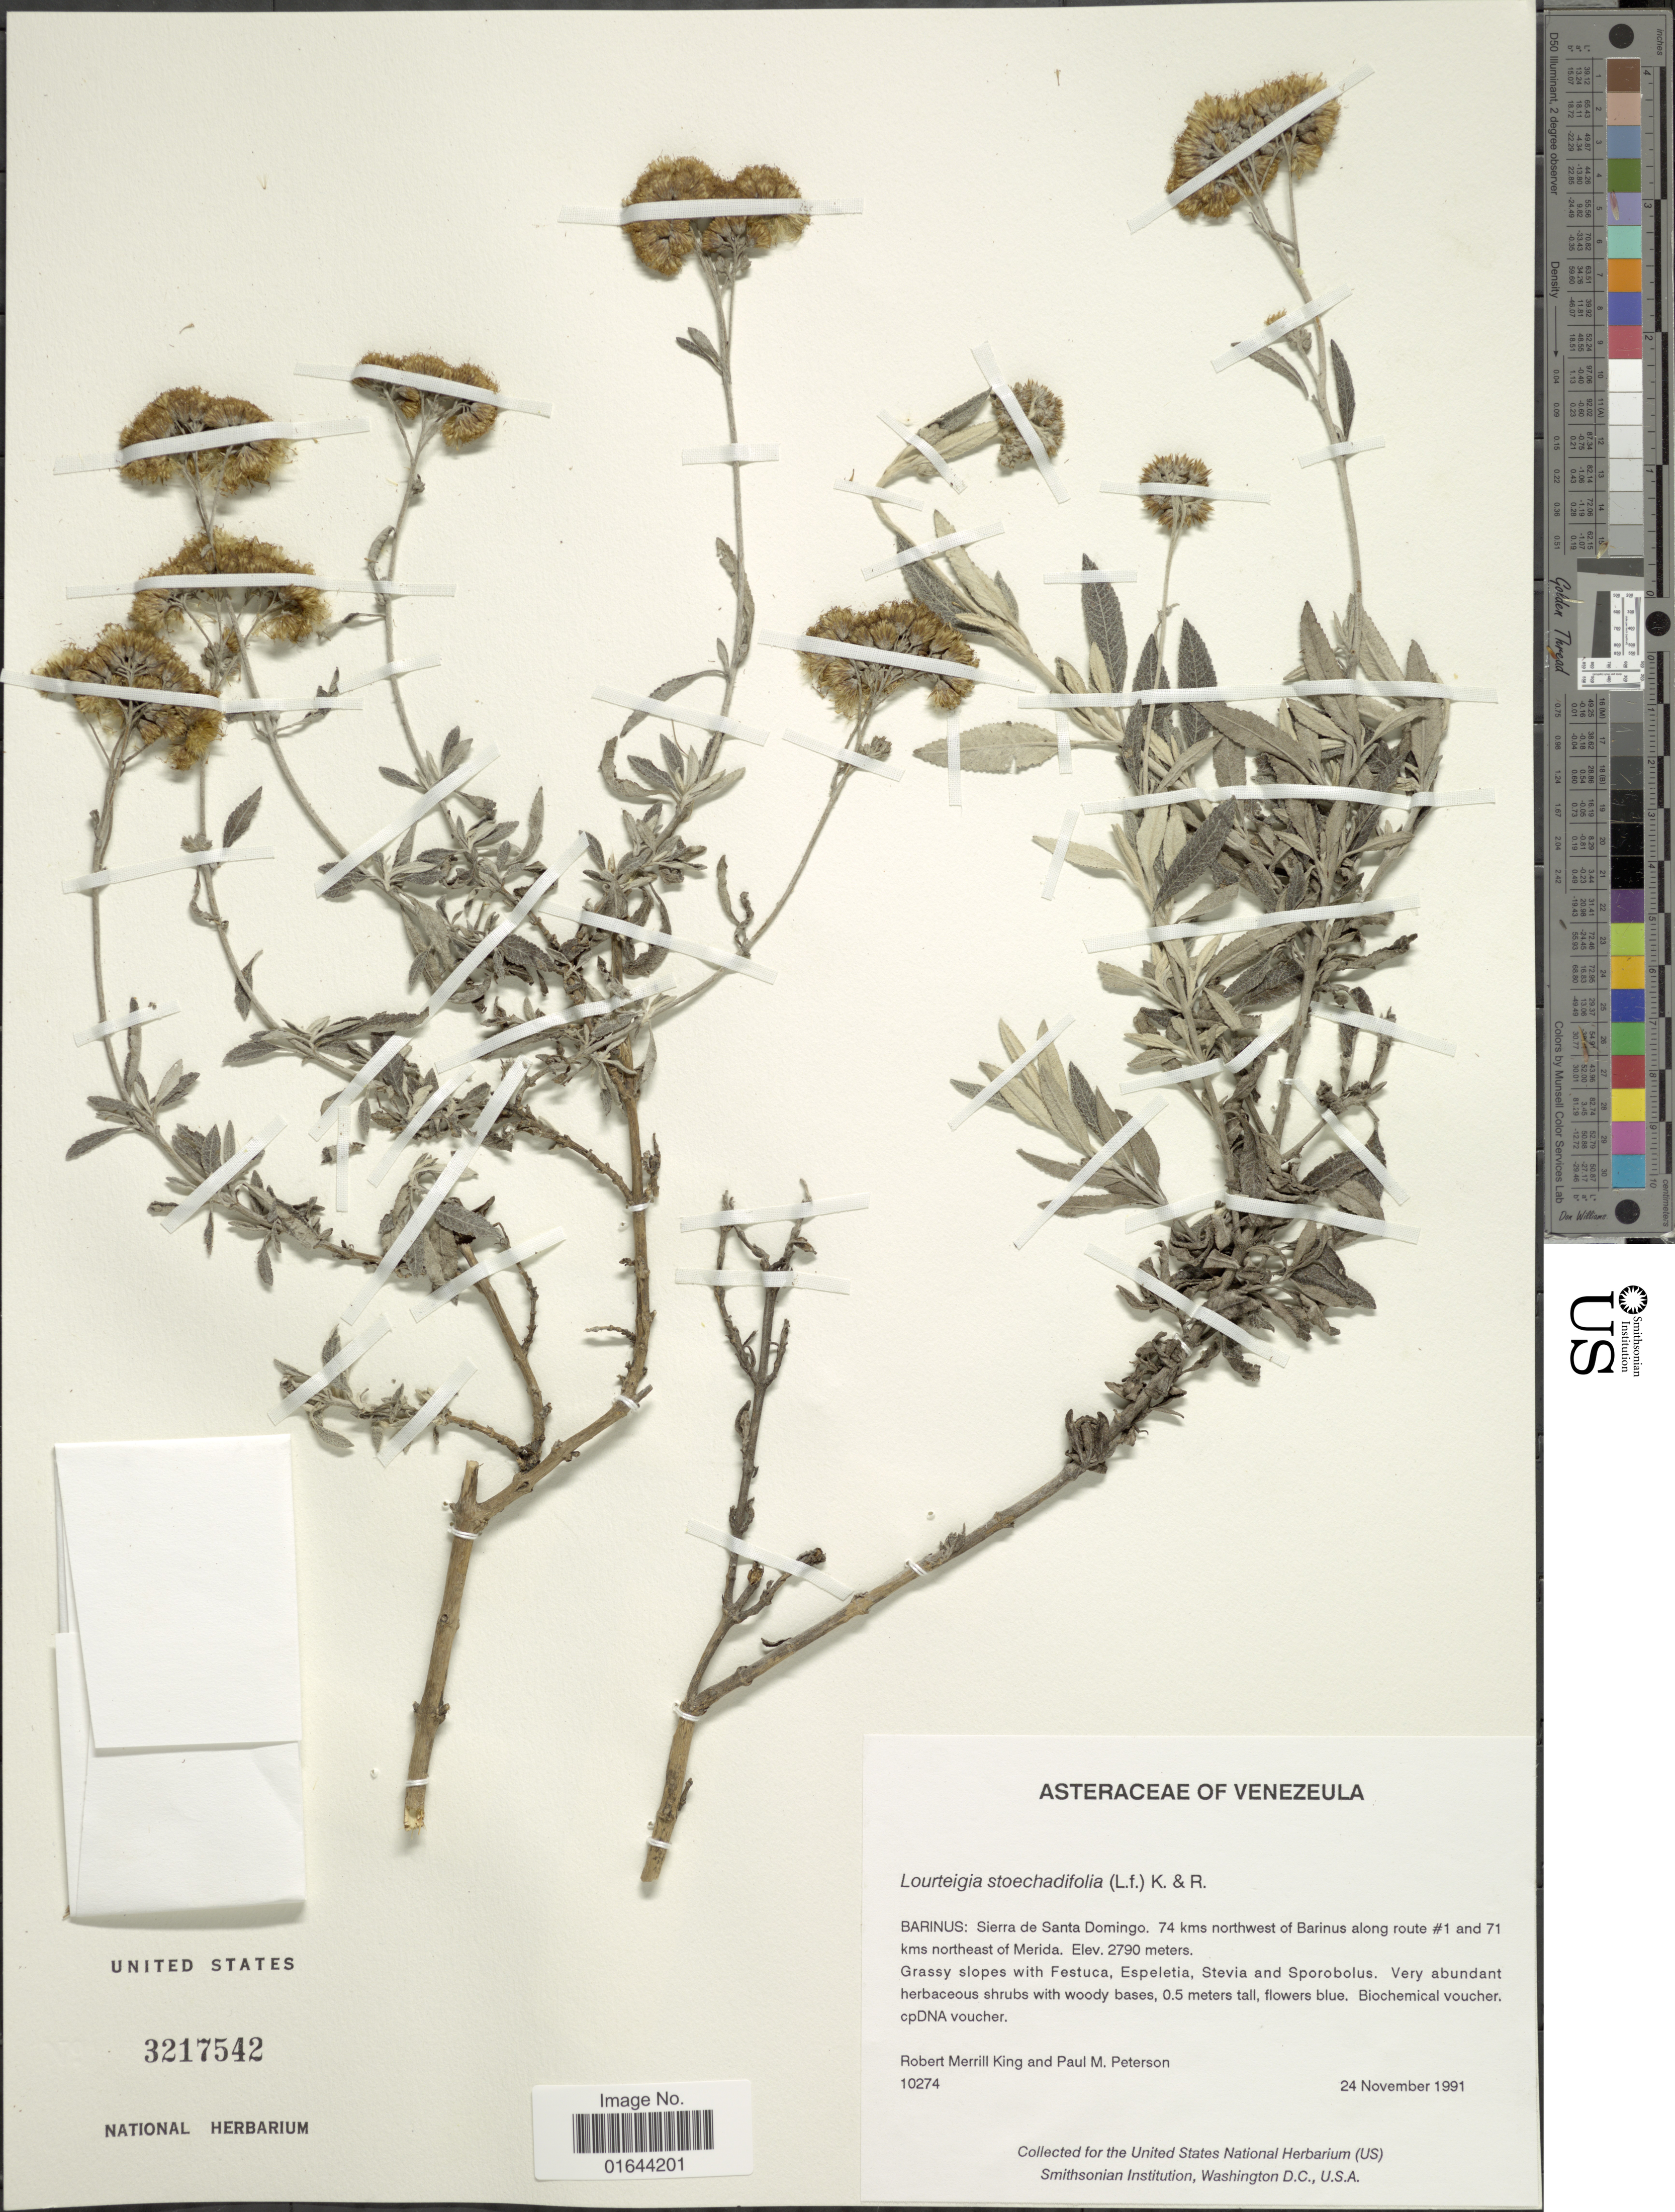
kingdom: Plantae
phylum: Tracheophyta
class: Magnoliopsida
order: Asterales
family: Asteraceae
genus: Lourteigia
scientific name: Lourteigia stoechadifolia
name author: (L. f.) R.M. King & H. Rob.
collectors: R. M. King & P. M. Peterson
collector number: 10274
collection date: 1991-11-24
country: Venezuela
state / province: Barinas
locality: Barinus: Sierra de Santa Domingo. 74 kms northwes of Barinas along road #1 and 71 kms northeast of Merida.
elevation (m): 2790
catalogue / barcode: US 3217542